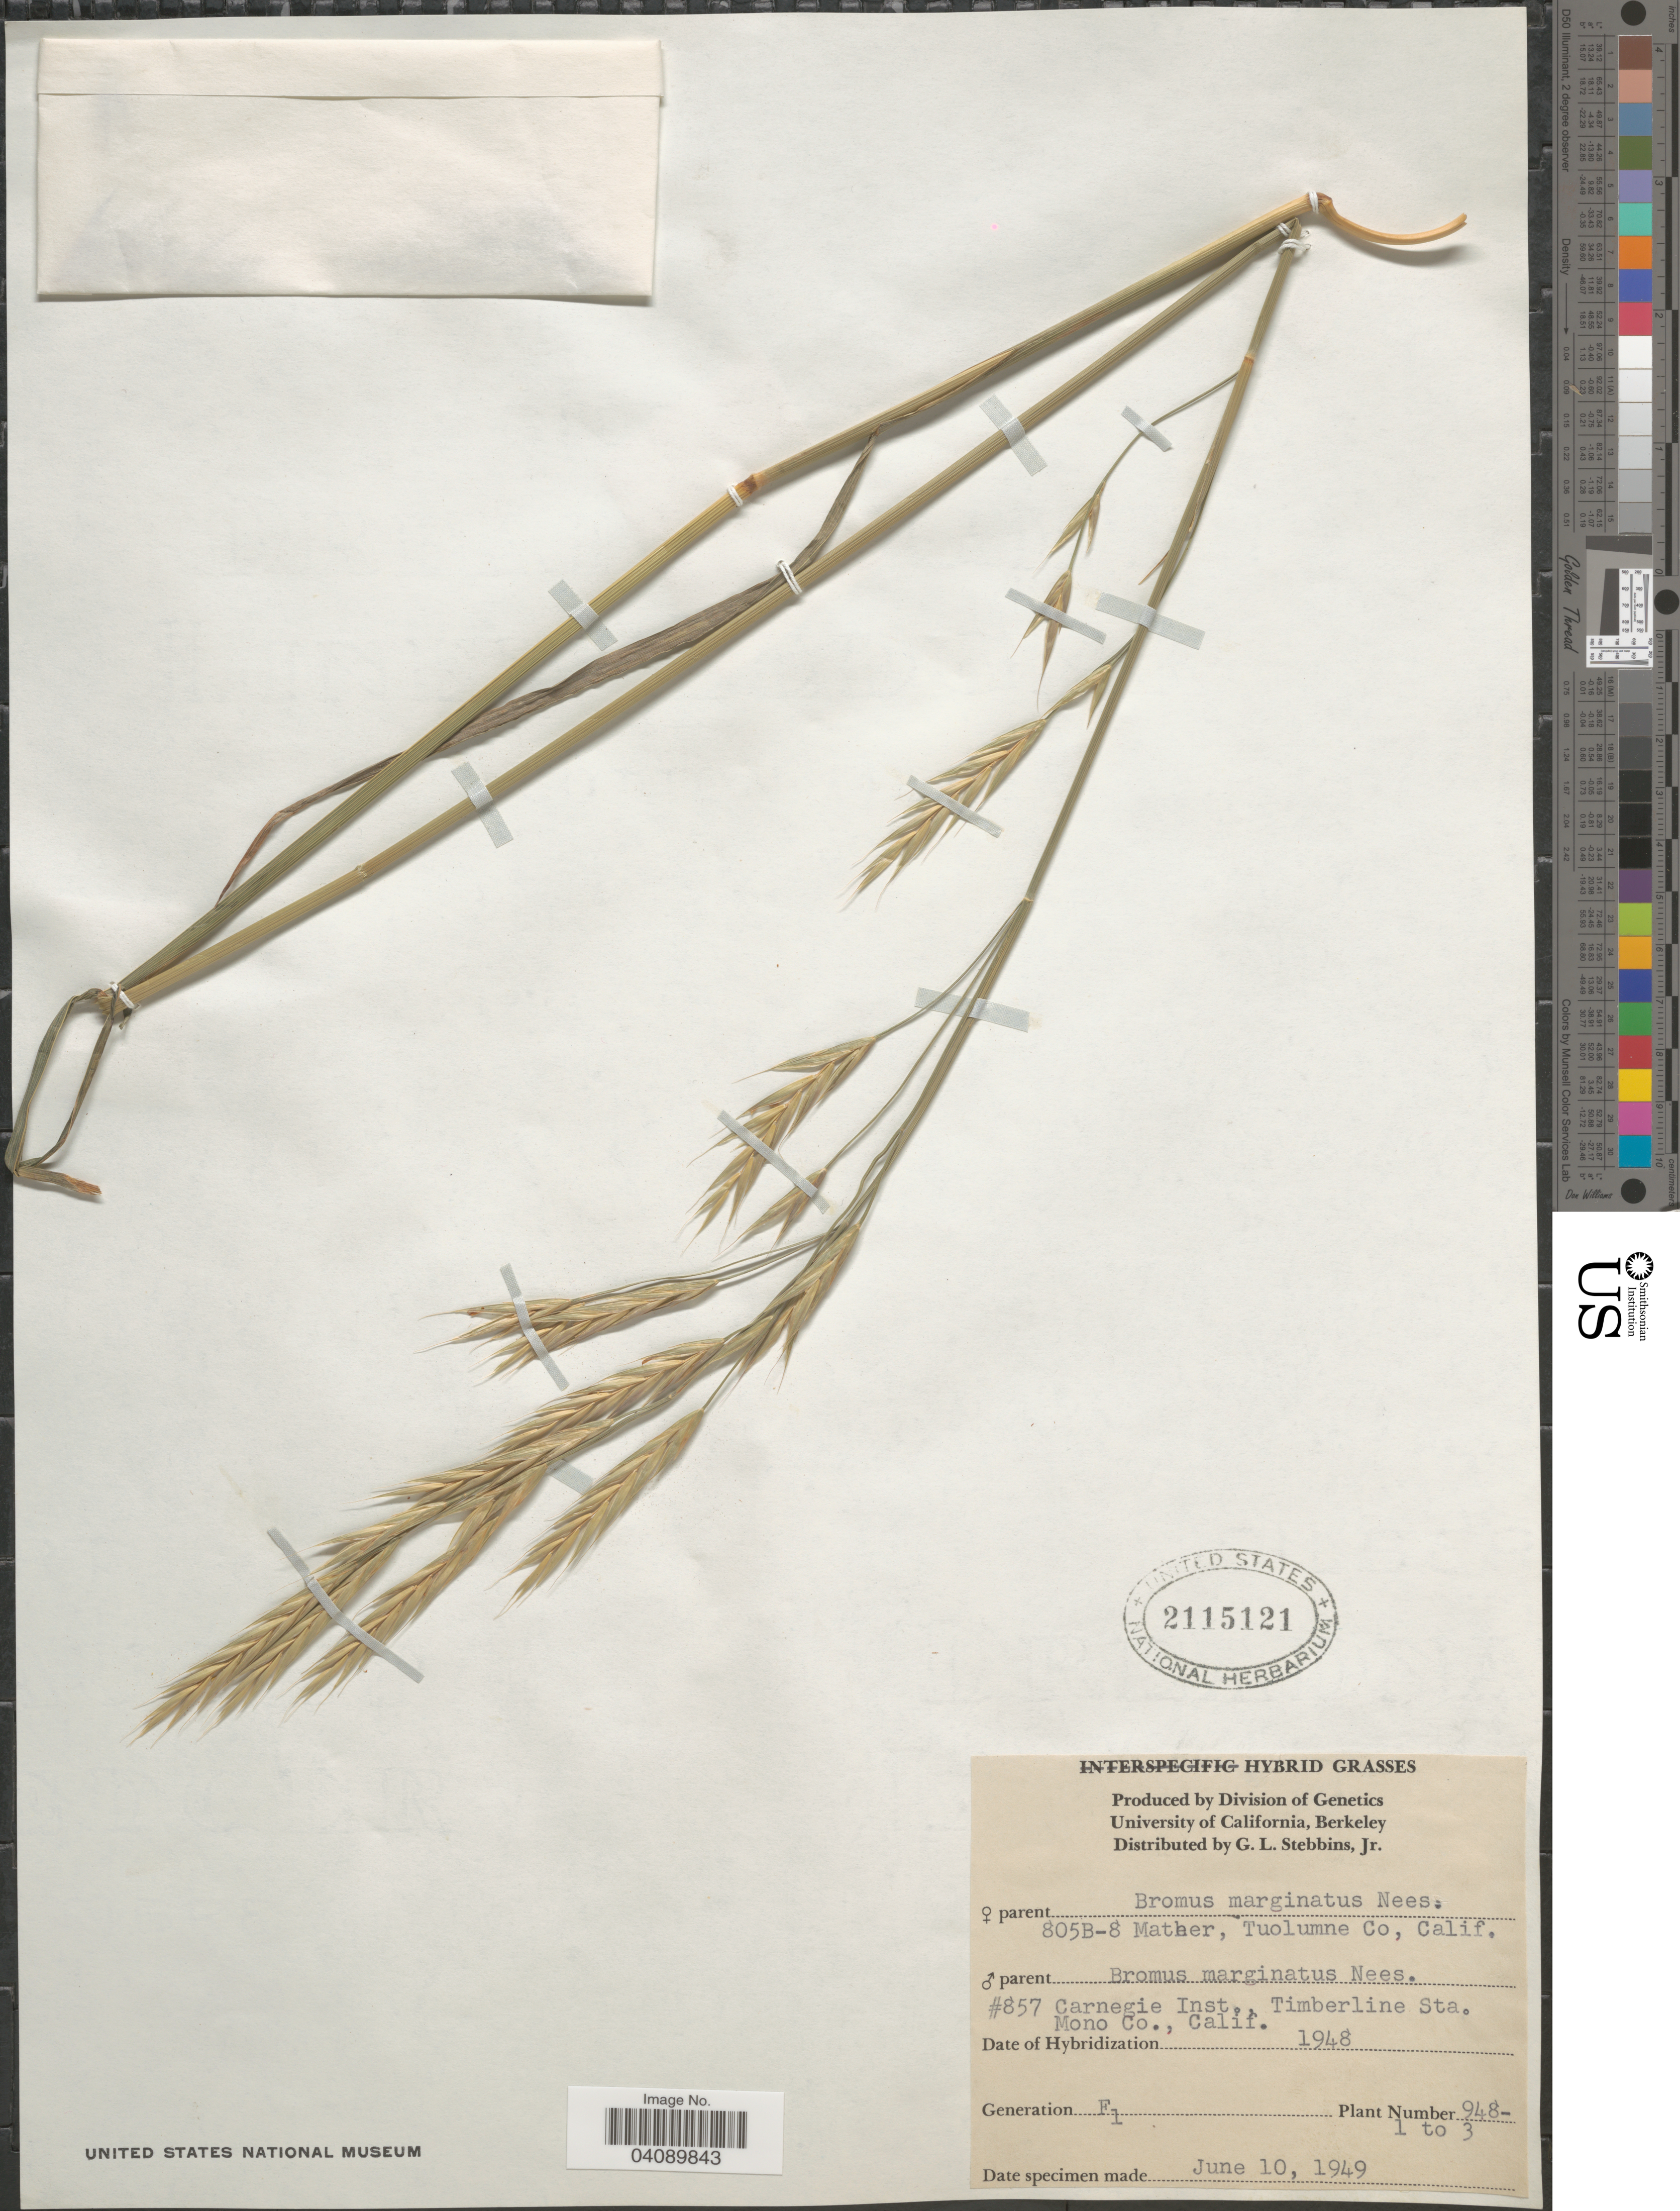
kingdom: Plantae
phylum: Tracheophyta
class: Liliopsida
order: Poales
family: Poaceae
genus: Bromus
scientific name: Bromus marginatus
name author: Nees ex Steud.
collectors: G. L. Stebbins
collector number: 948-1 to 3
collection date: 1949-06-10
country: United States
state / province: California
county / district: Alameda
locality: University of California, Berkeley. [unsure placement]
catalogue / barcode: US 2115121